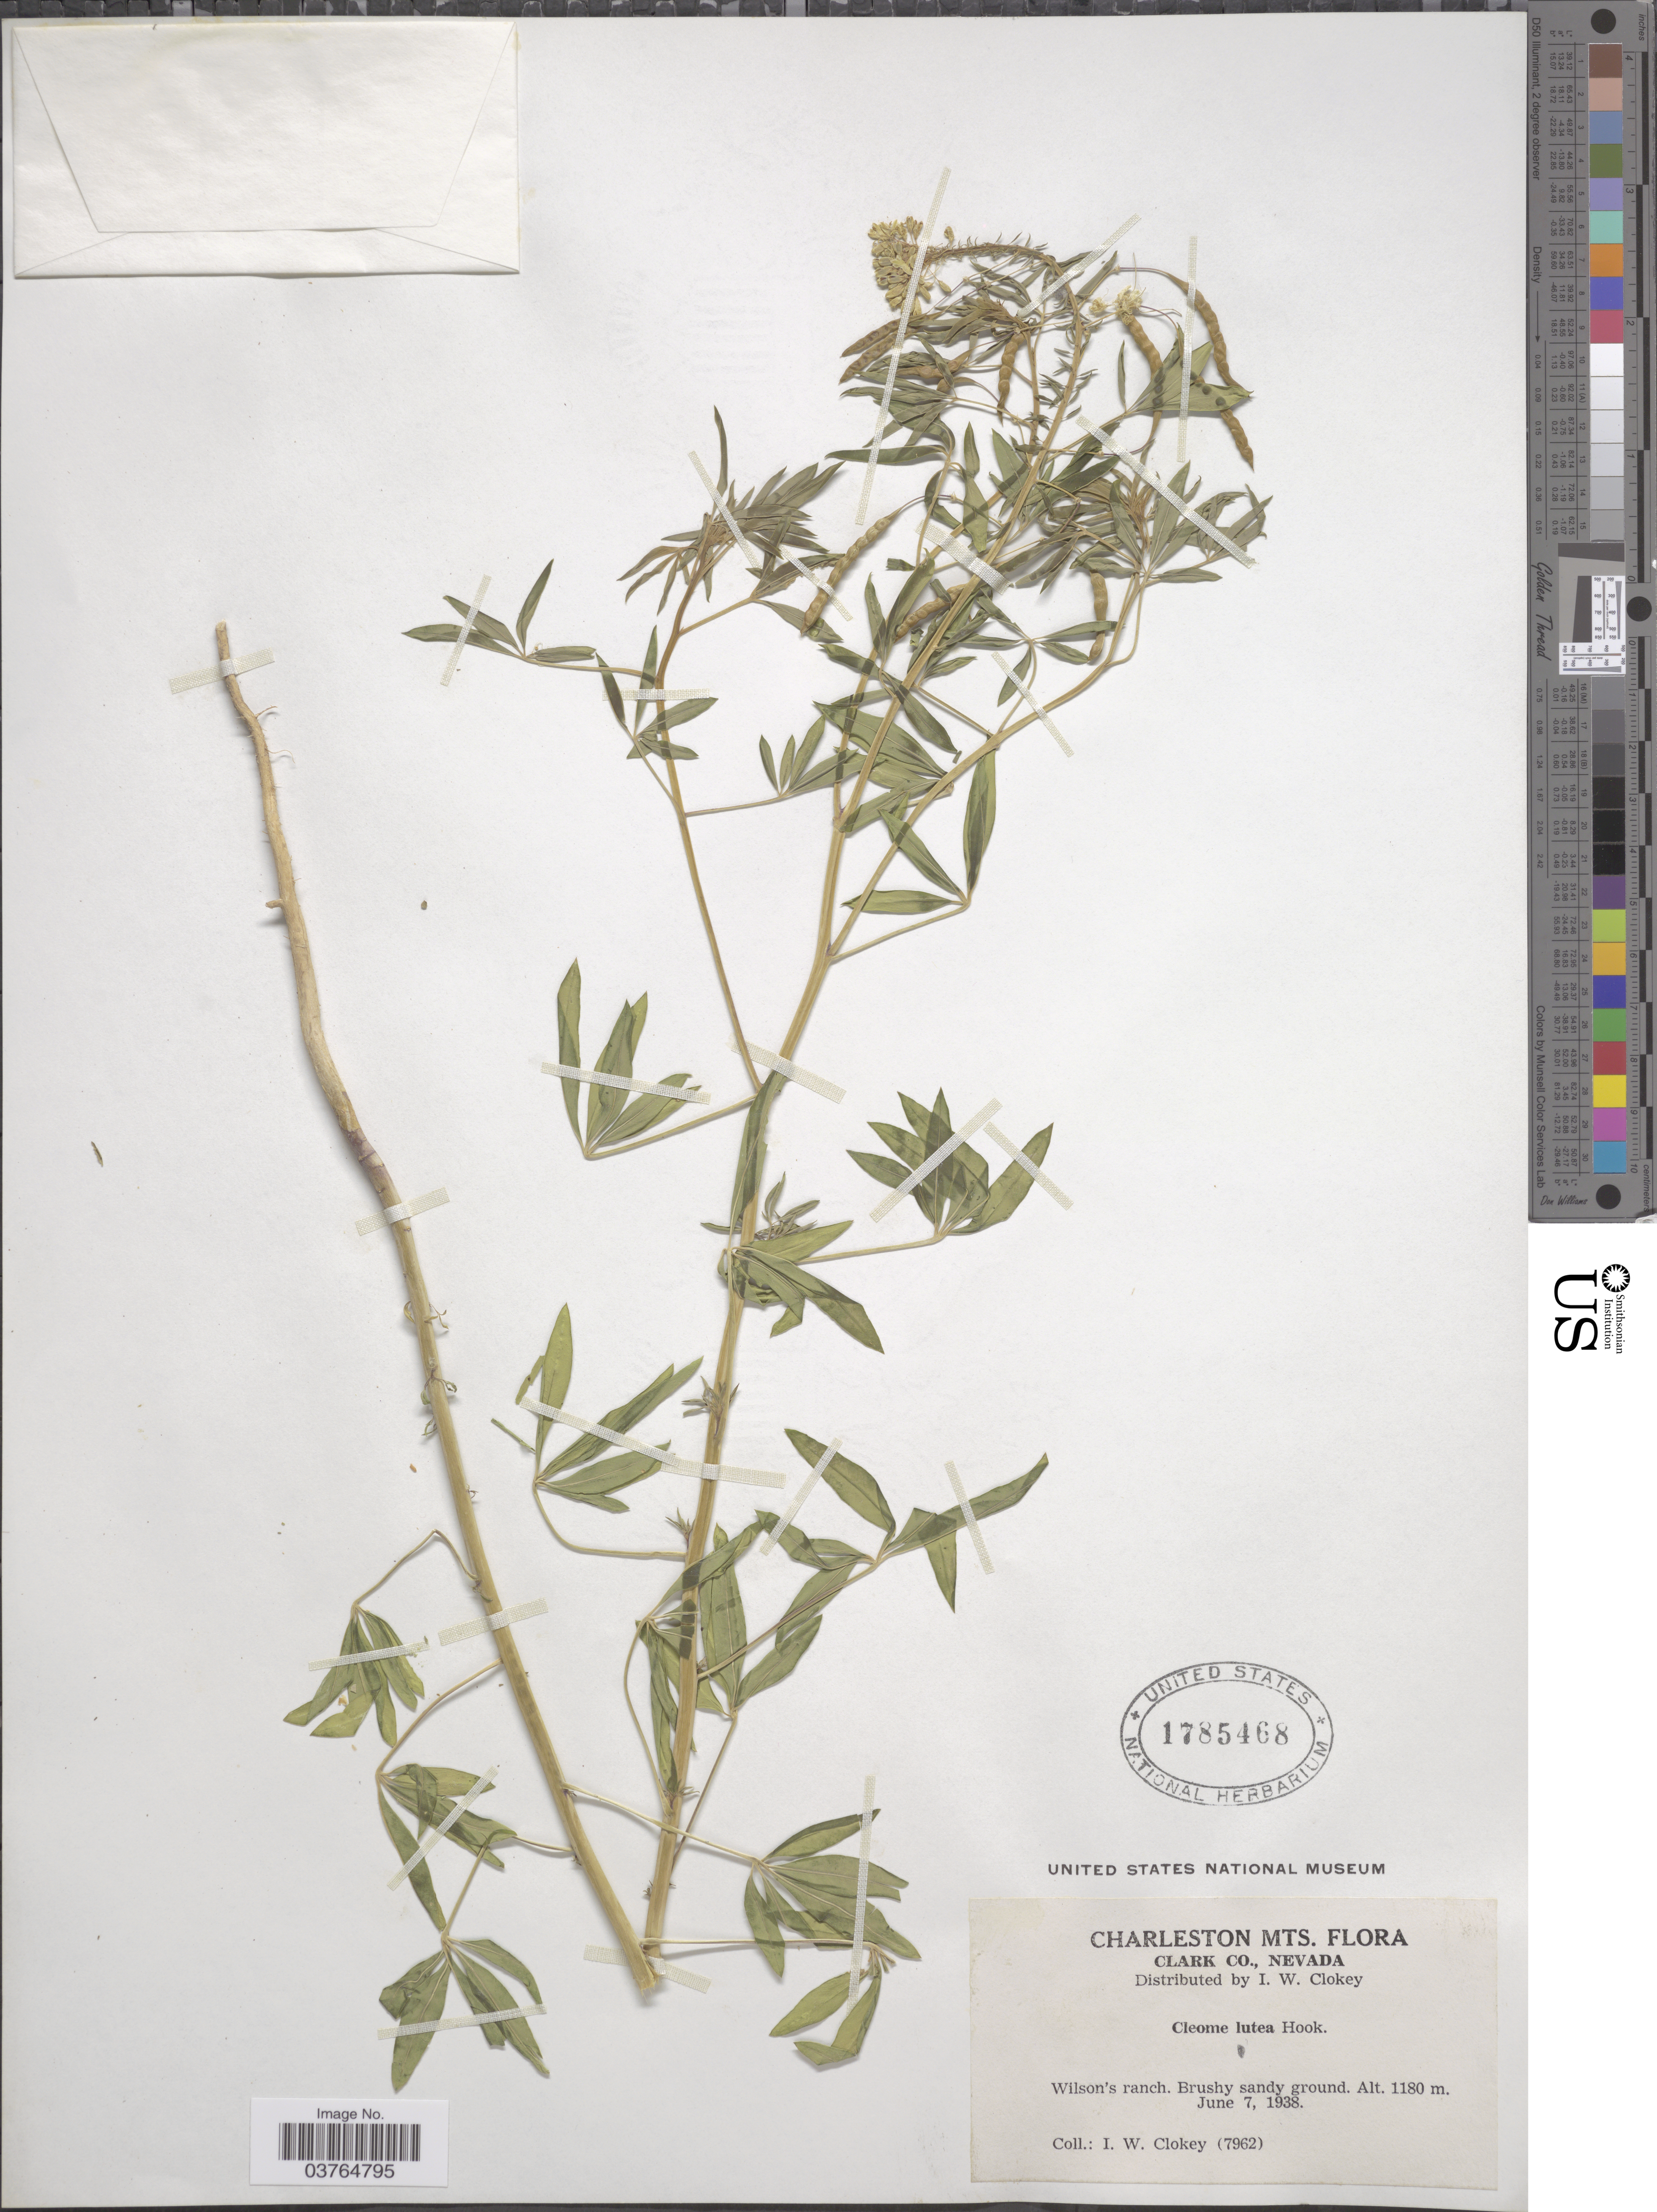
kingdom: Plantae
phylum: Tracheophyta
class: Magnoliopsida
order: Brassicales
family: Cleomaceae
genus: Cleomella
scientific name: Cleomella lutea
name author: (Hook.) Roalson & J.C. Hall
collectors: I. W. Clokey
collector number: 7962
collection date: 1938-06-07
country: United States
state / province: Nevada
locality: Charleston Mts. Clark Co. Wilson's ranch.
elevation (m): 1180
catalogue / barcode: US 1785468